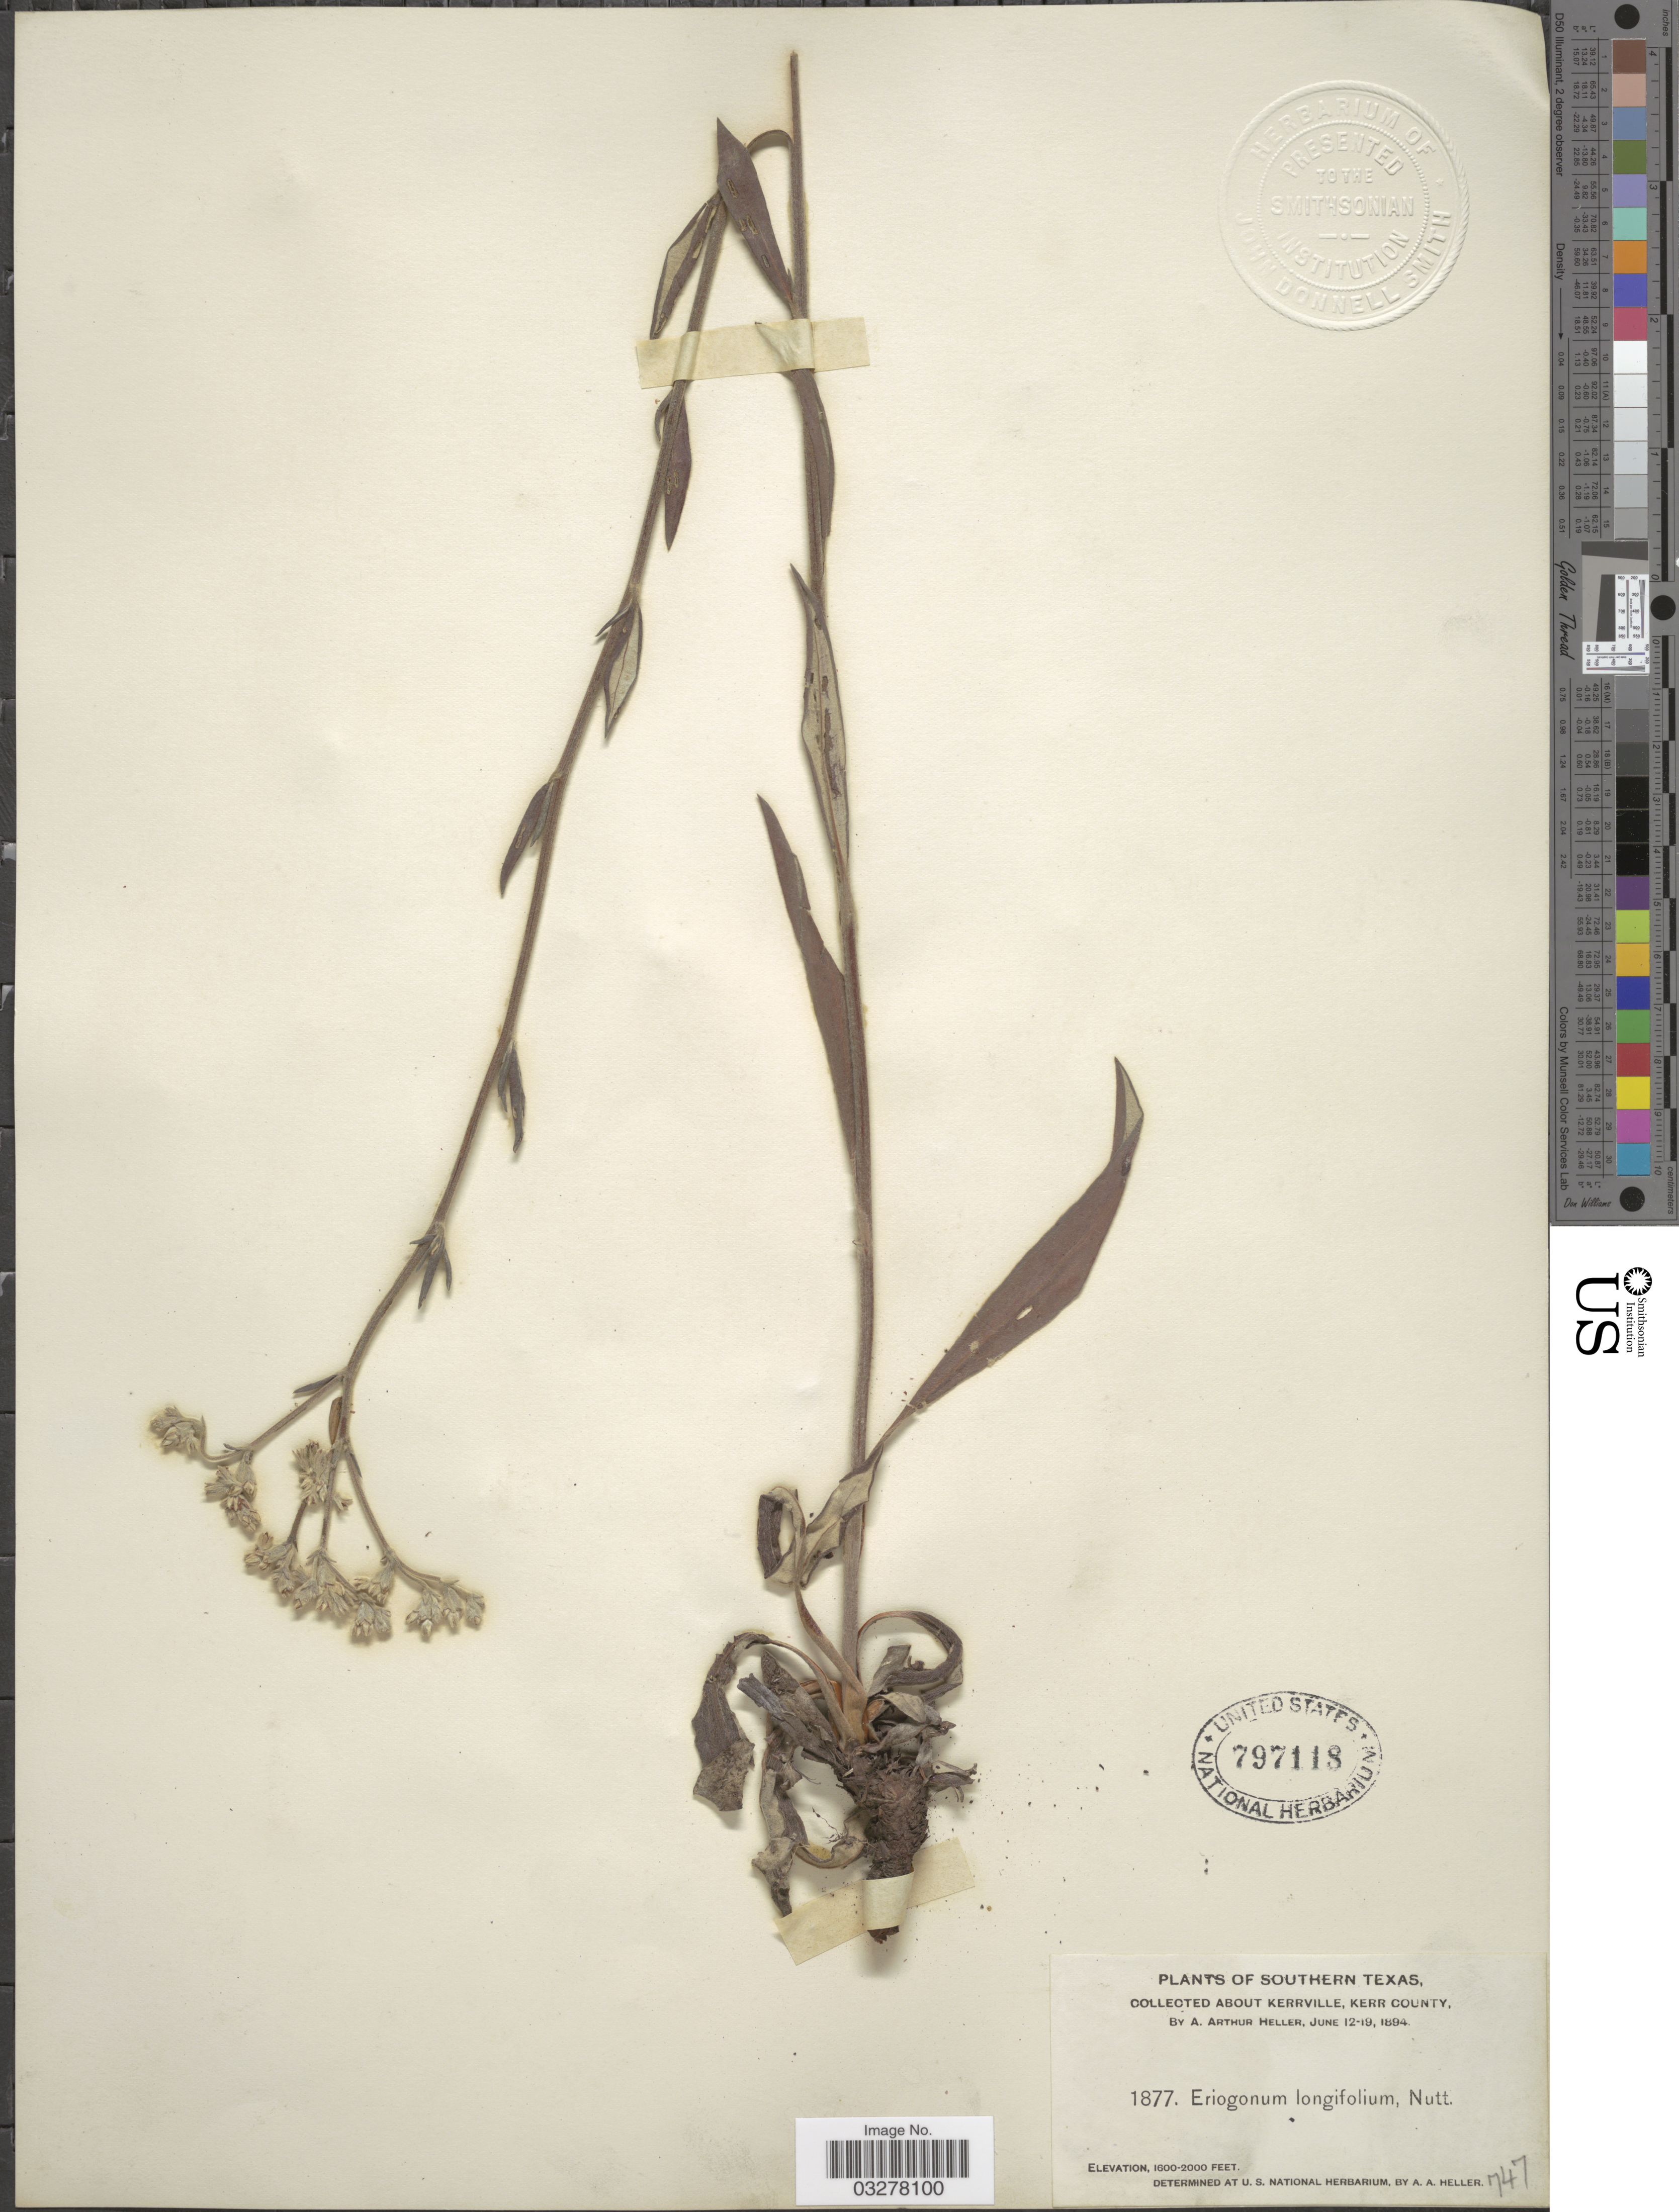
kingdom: Plantae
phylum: Tracheophyta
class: Magnoliopsida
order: Caryophyllales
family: Polygonaceae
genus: Eriogonum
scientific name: Eriogonum longifolium var. lindheimeri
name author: Gand.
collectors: A. A. Heller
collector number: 1877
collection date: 1894-06-12/1894-06-19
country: United States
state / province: Texas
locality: Southern Texas. About Kerrville, Kerr County.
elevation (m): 488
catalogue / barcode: US 797118